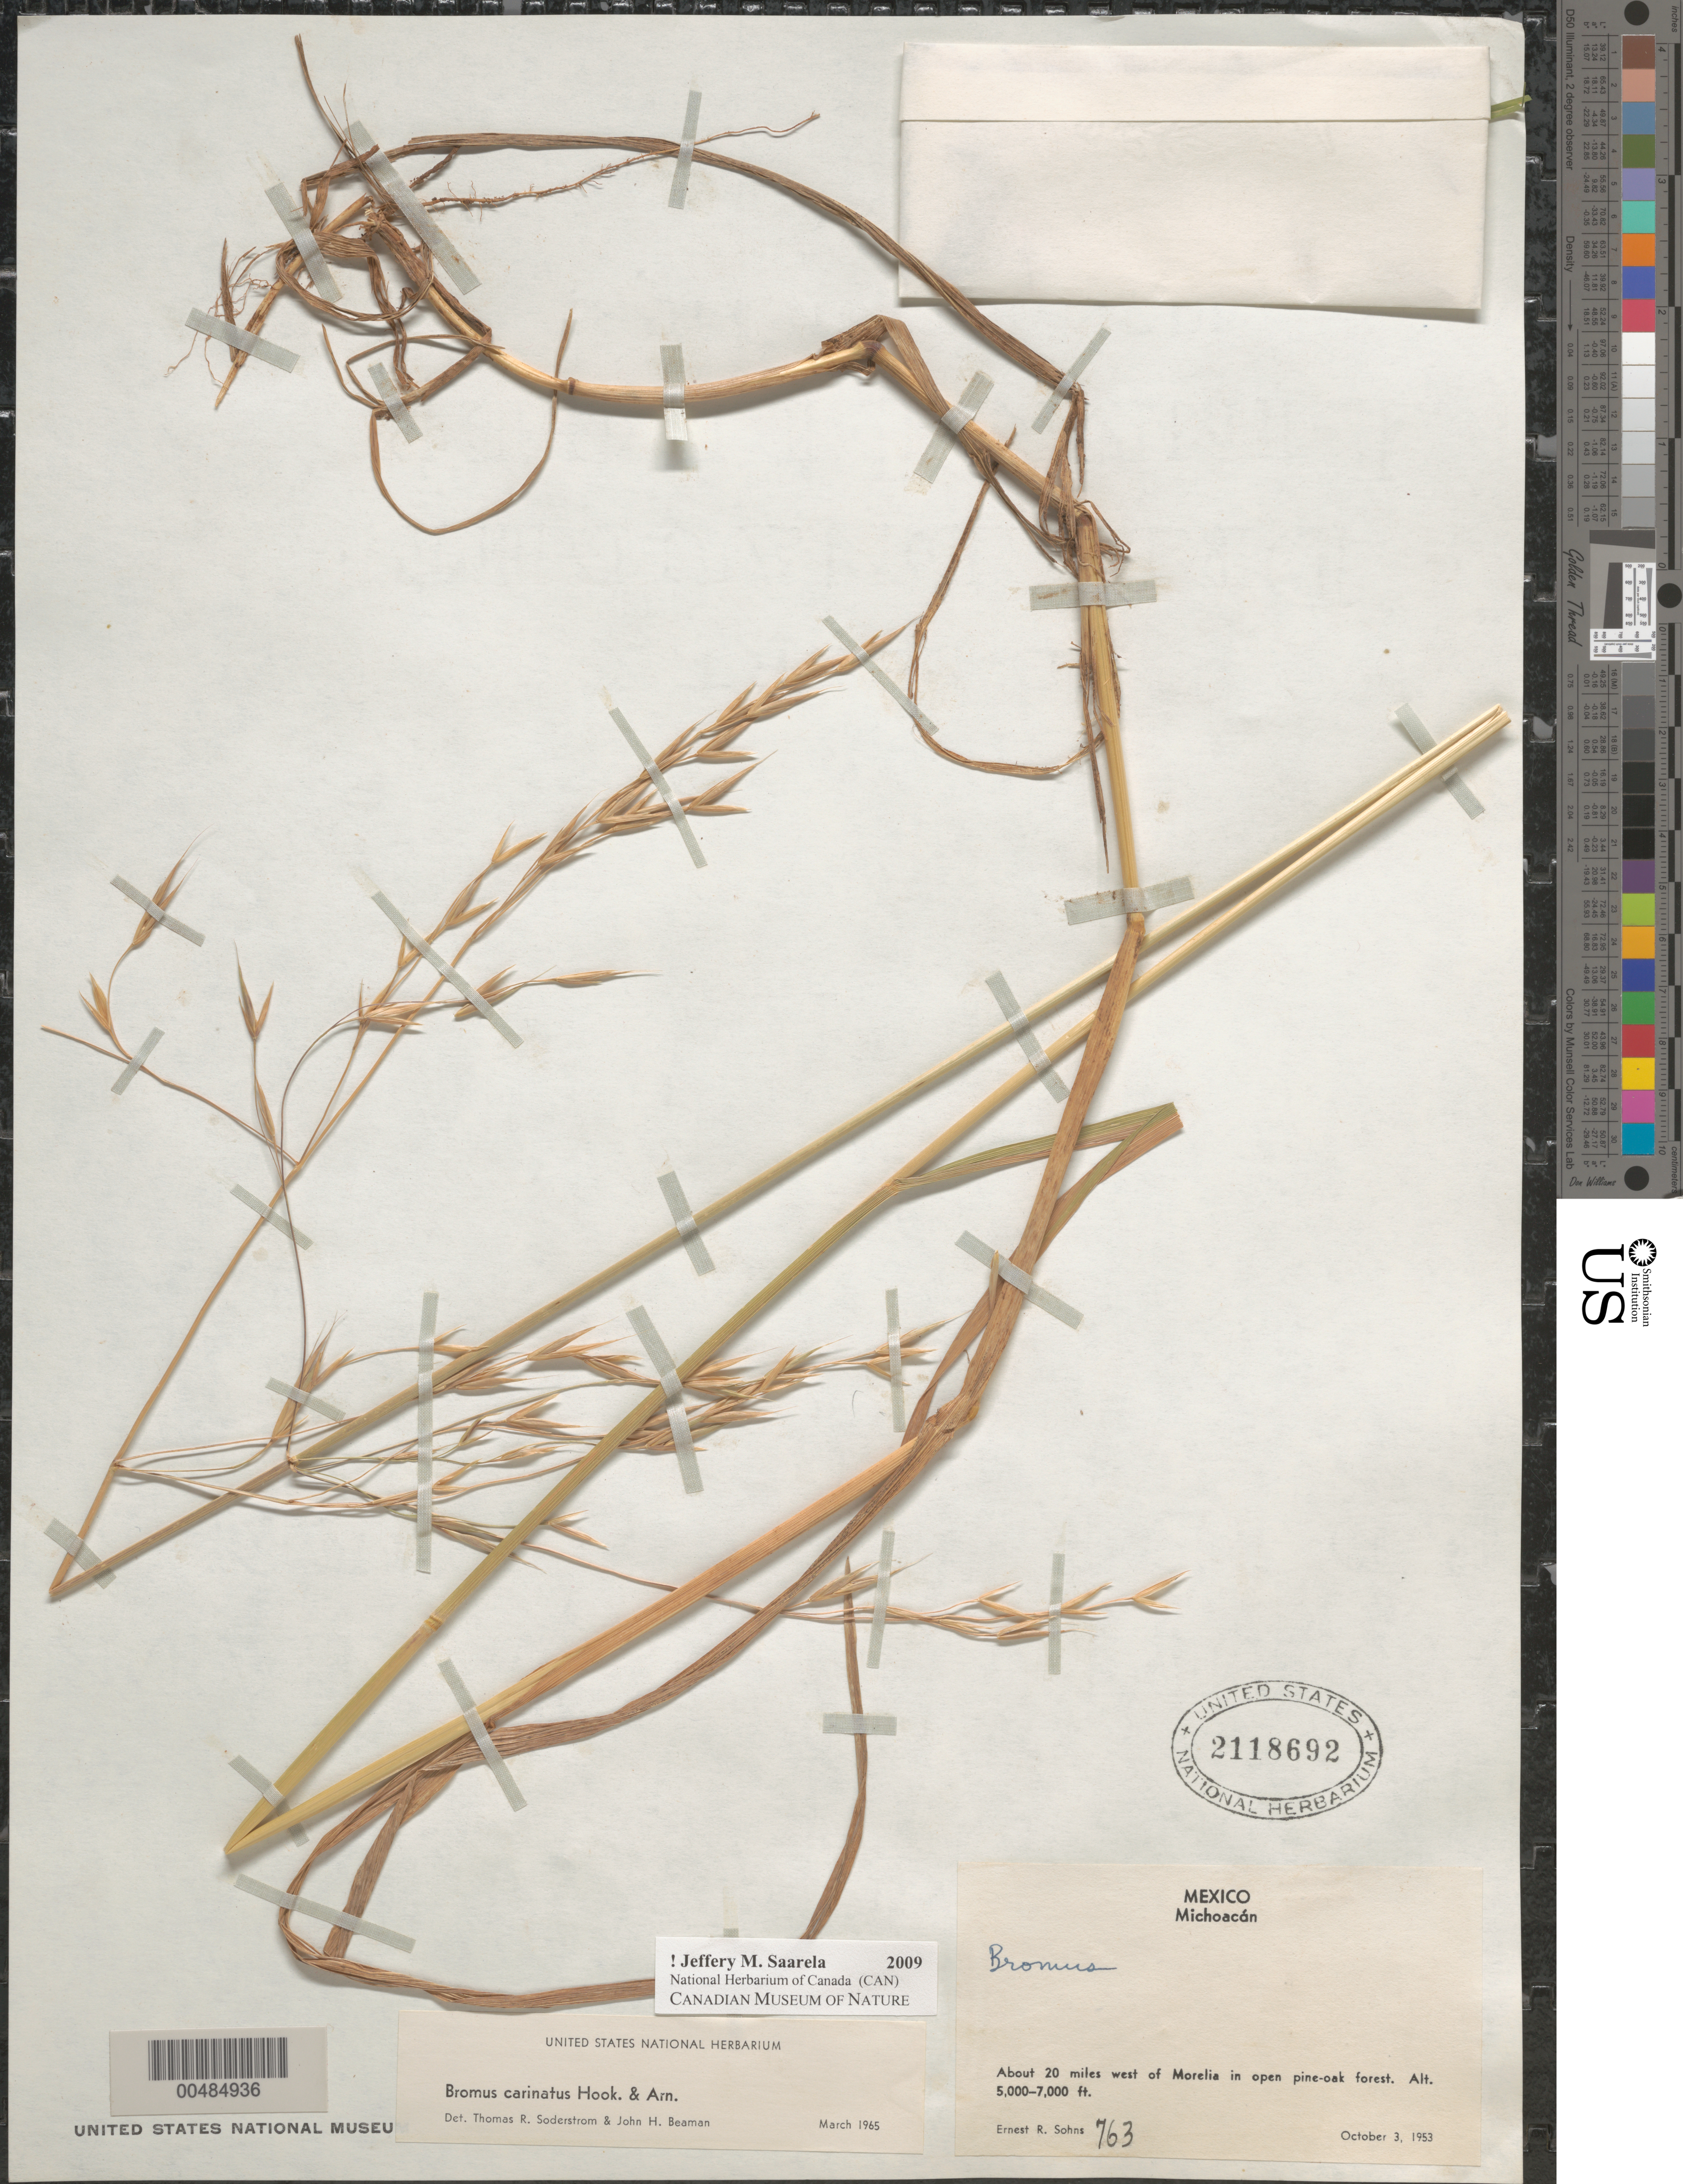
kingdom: Plantae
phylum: Tracheophyta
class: Liliopsida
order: Poales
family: Poaceae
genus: Bromus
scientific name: Bromus carinatus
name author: Hook. & Arn.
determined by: Soderstrom, T. R.; Beaman, J. H.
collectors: E. R. Sohns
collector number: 763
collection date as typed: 3 Oct 1953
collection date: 1953-10-03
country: Mexico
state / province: Michoacán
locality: About 20 mi W of Morelia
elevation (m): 1524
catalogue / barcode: US 2118692